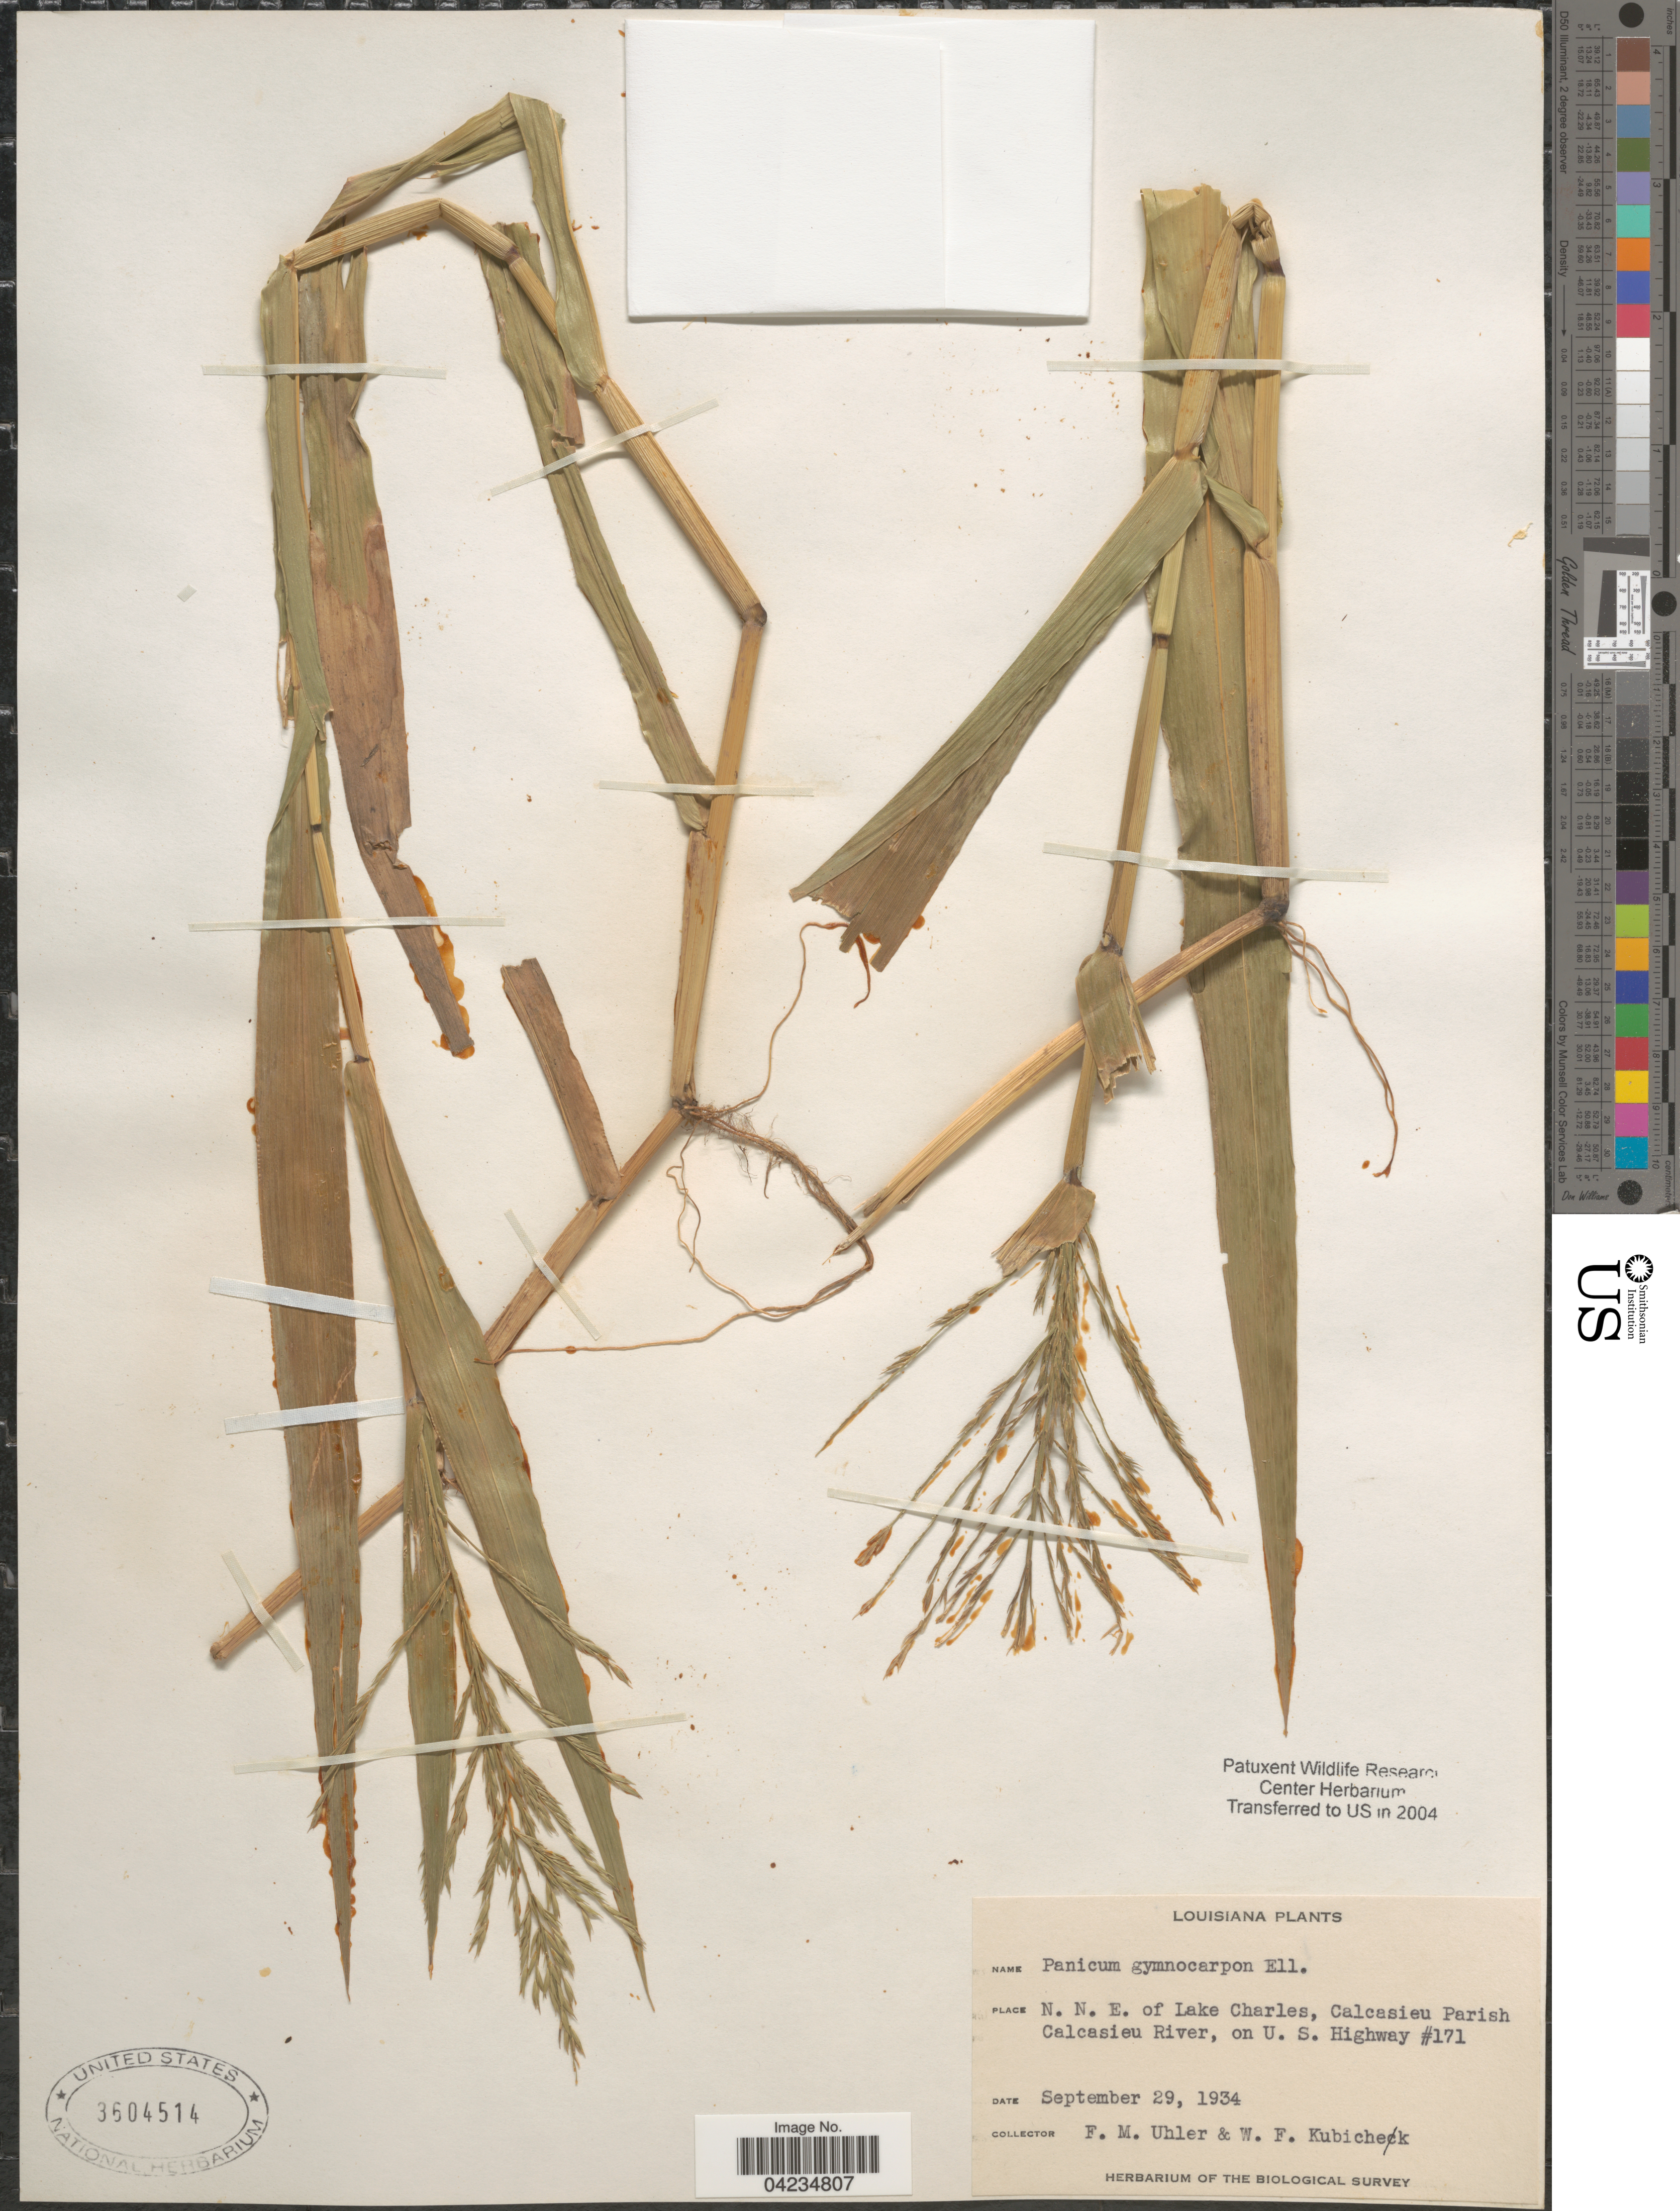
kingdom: Plantae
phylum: Tracheophyta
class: Liliopsida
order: Poales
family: Poaceae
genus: Phanopyrum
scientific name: Phanopyrum gymnocarpon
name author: (Elliott) Nash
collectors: F. M. Uhler & W. Kubichek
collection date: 1934-09-29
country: United States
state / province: Louisiana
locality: N.N.E of Lake Charles, Calcasieu Parish. Calcasieu River, on U.S. Highway #171. Biological Survey.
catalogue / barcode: US 3604514